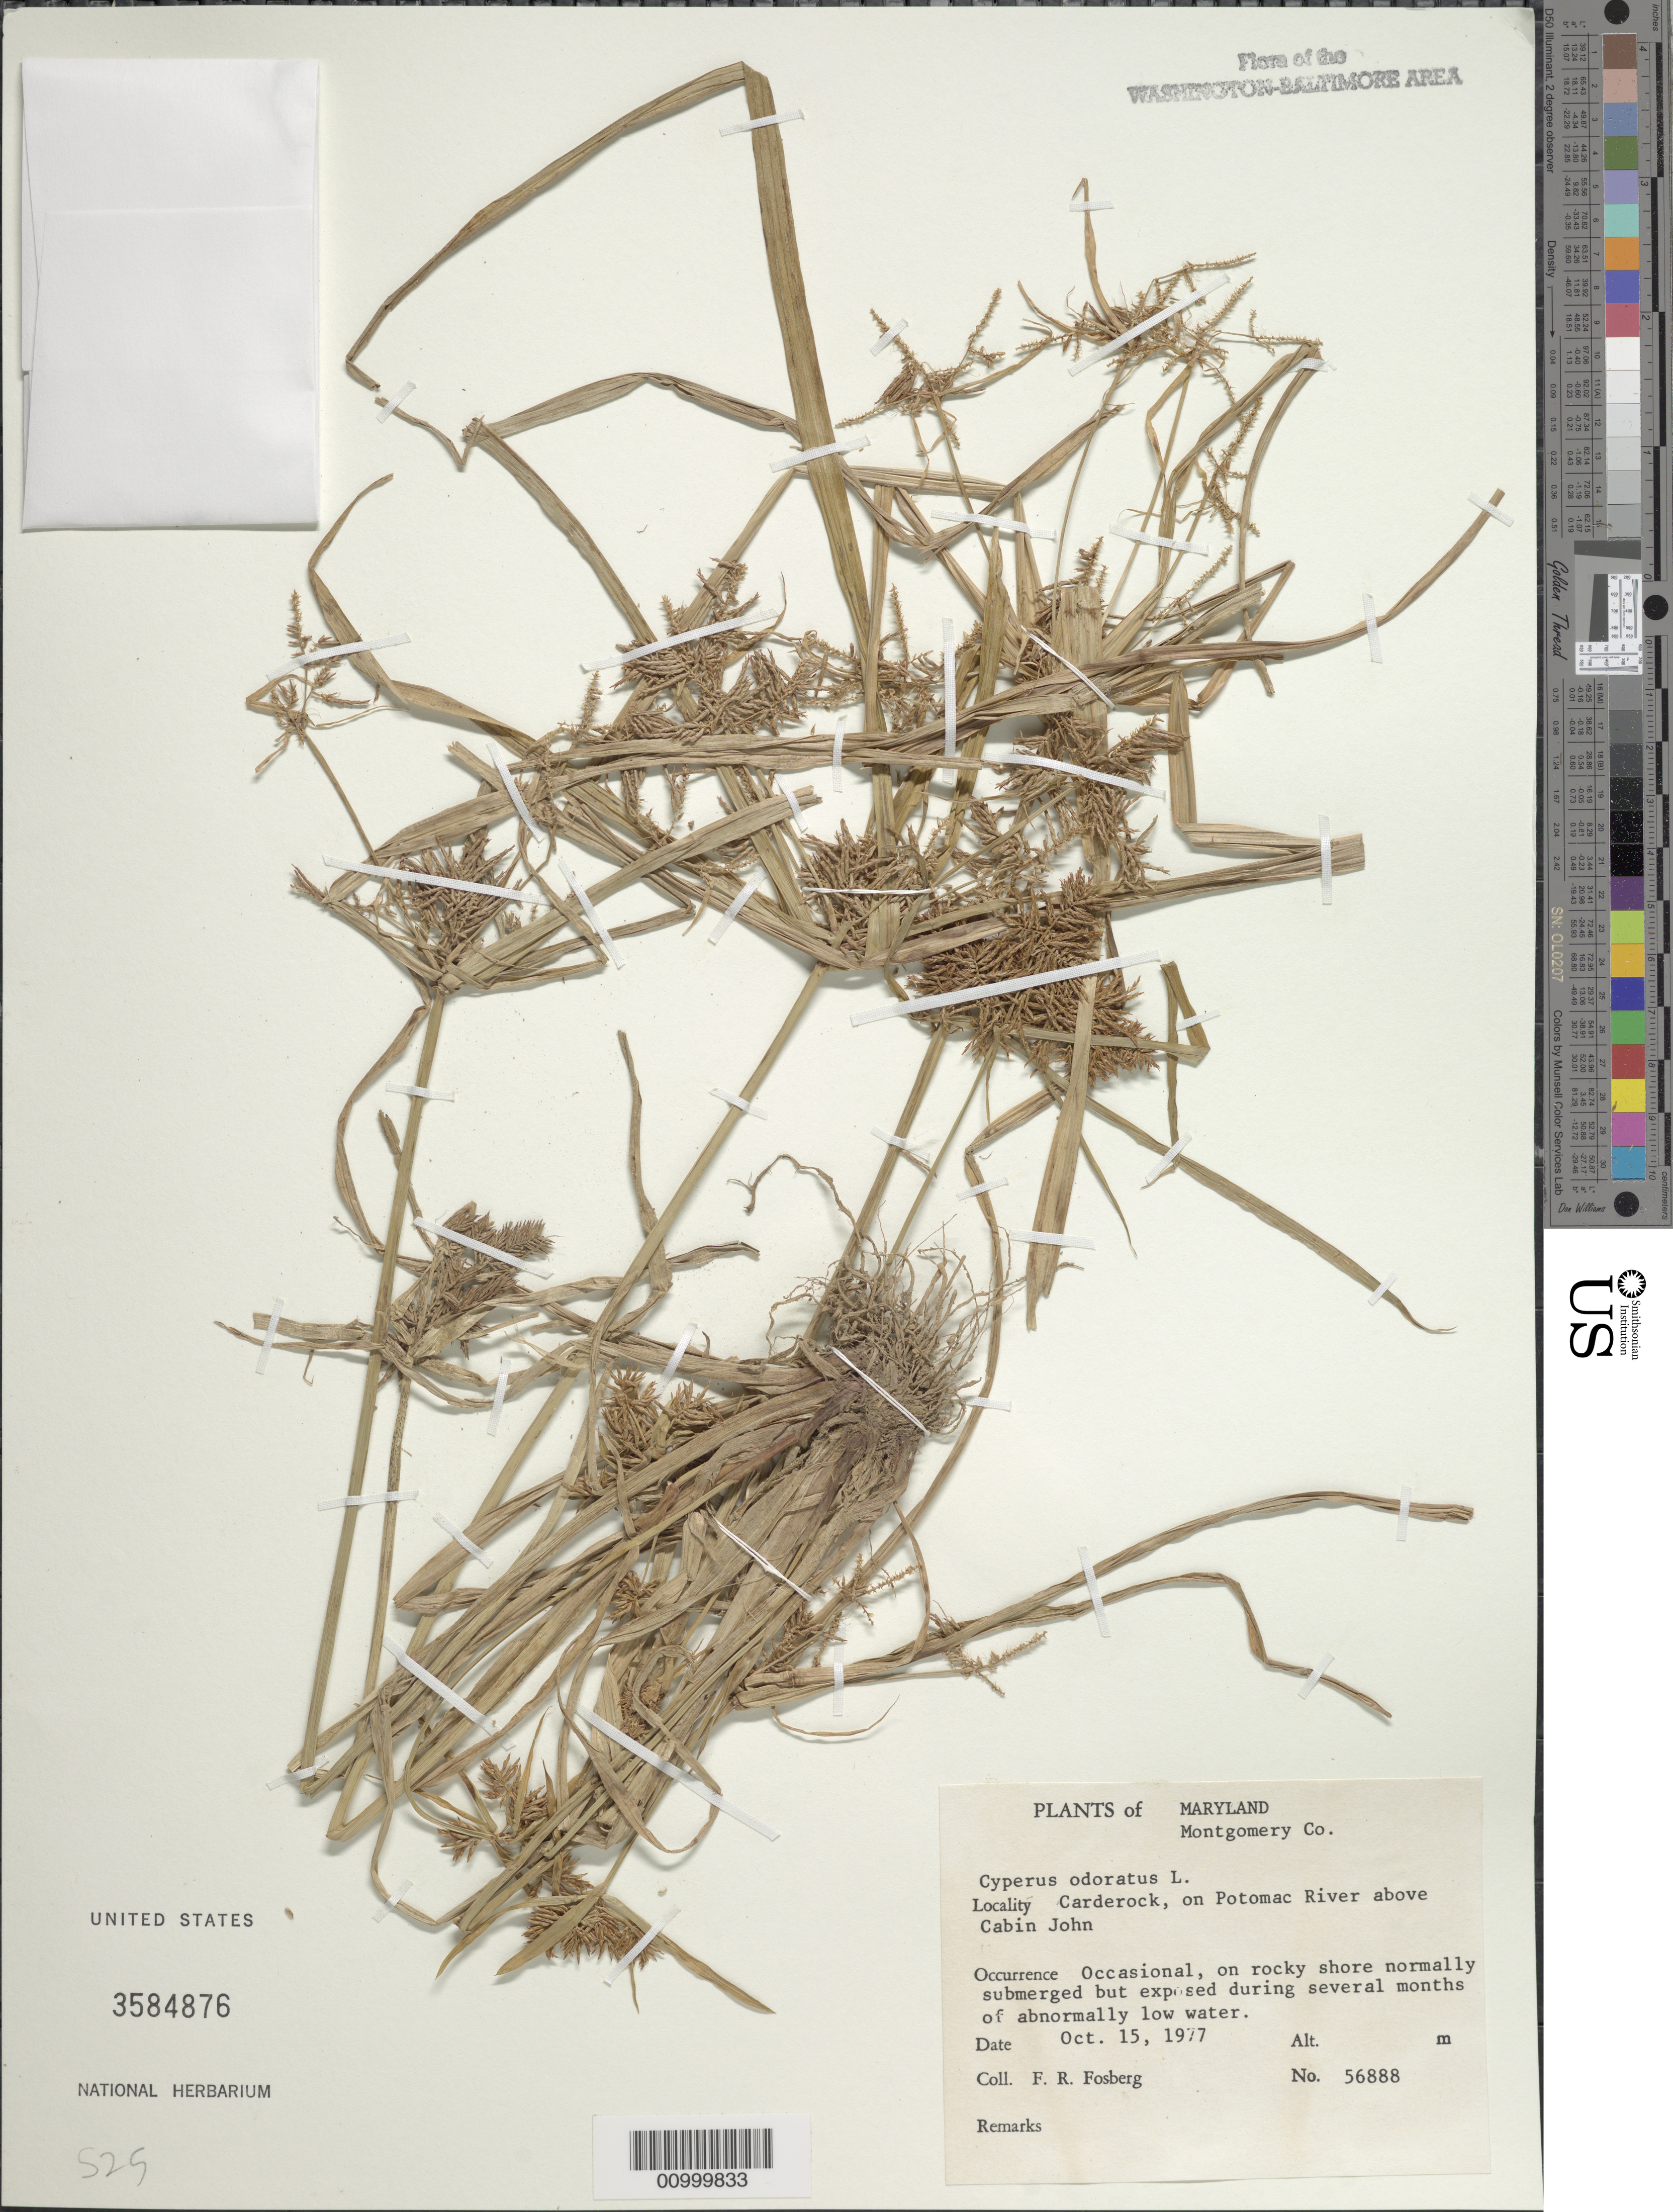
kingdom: Plantae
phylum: Tracheophyta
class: Liliopsida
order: Poales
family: Cyperaceae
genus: Cyperus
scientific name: Cyperus odoratus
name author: L.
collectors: F. R. Fosberg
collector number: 56888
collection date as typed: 15 Oct 1977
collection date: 1977-10-15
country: United States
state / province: Maryland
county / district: Montgomery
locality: Carderock, on Potomac River above Cabin John C. & O. Canal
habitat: on rocky shore normally submerged but exposed during several months of low water.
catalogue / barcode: US 3584876